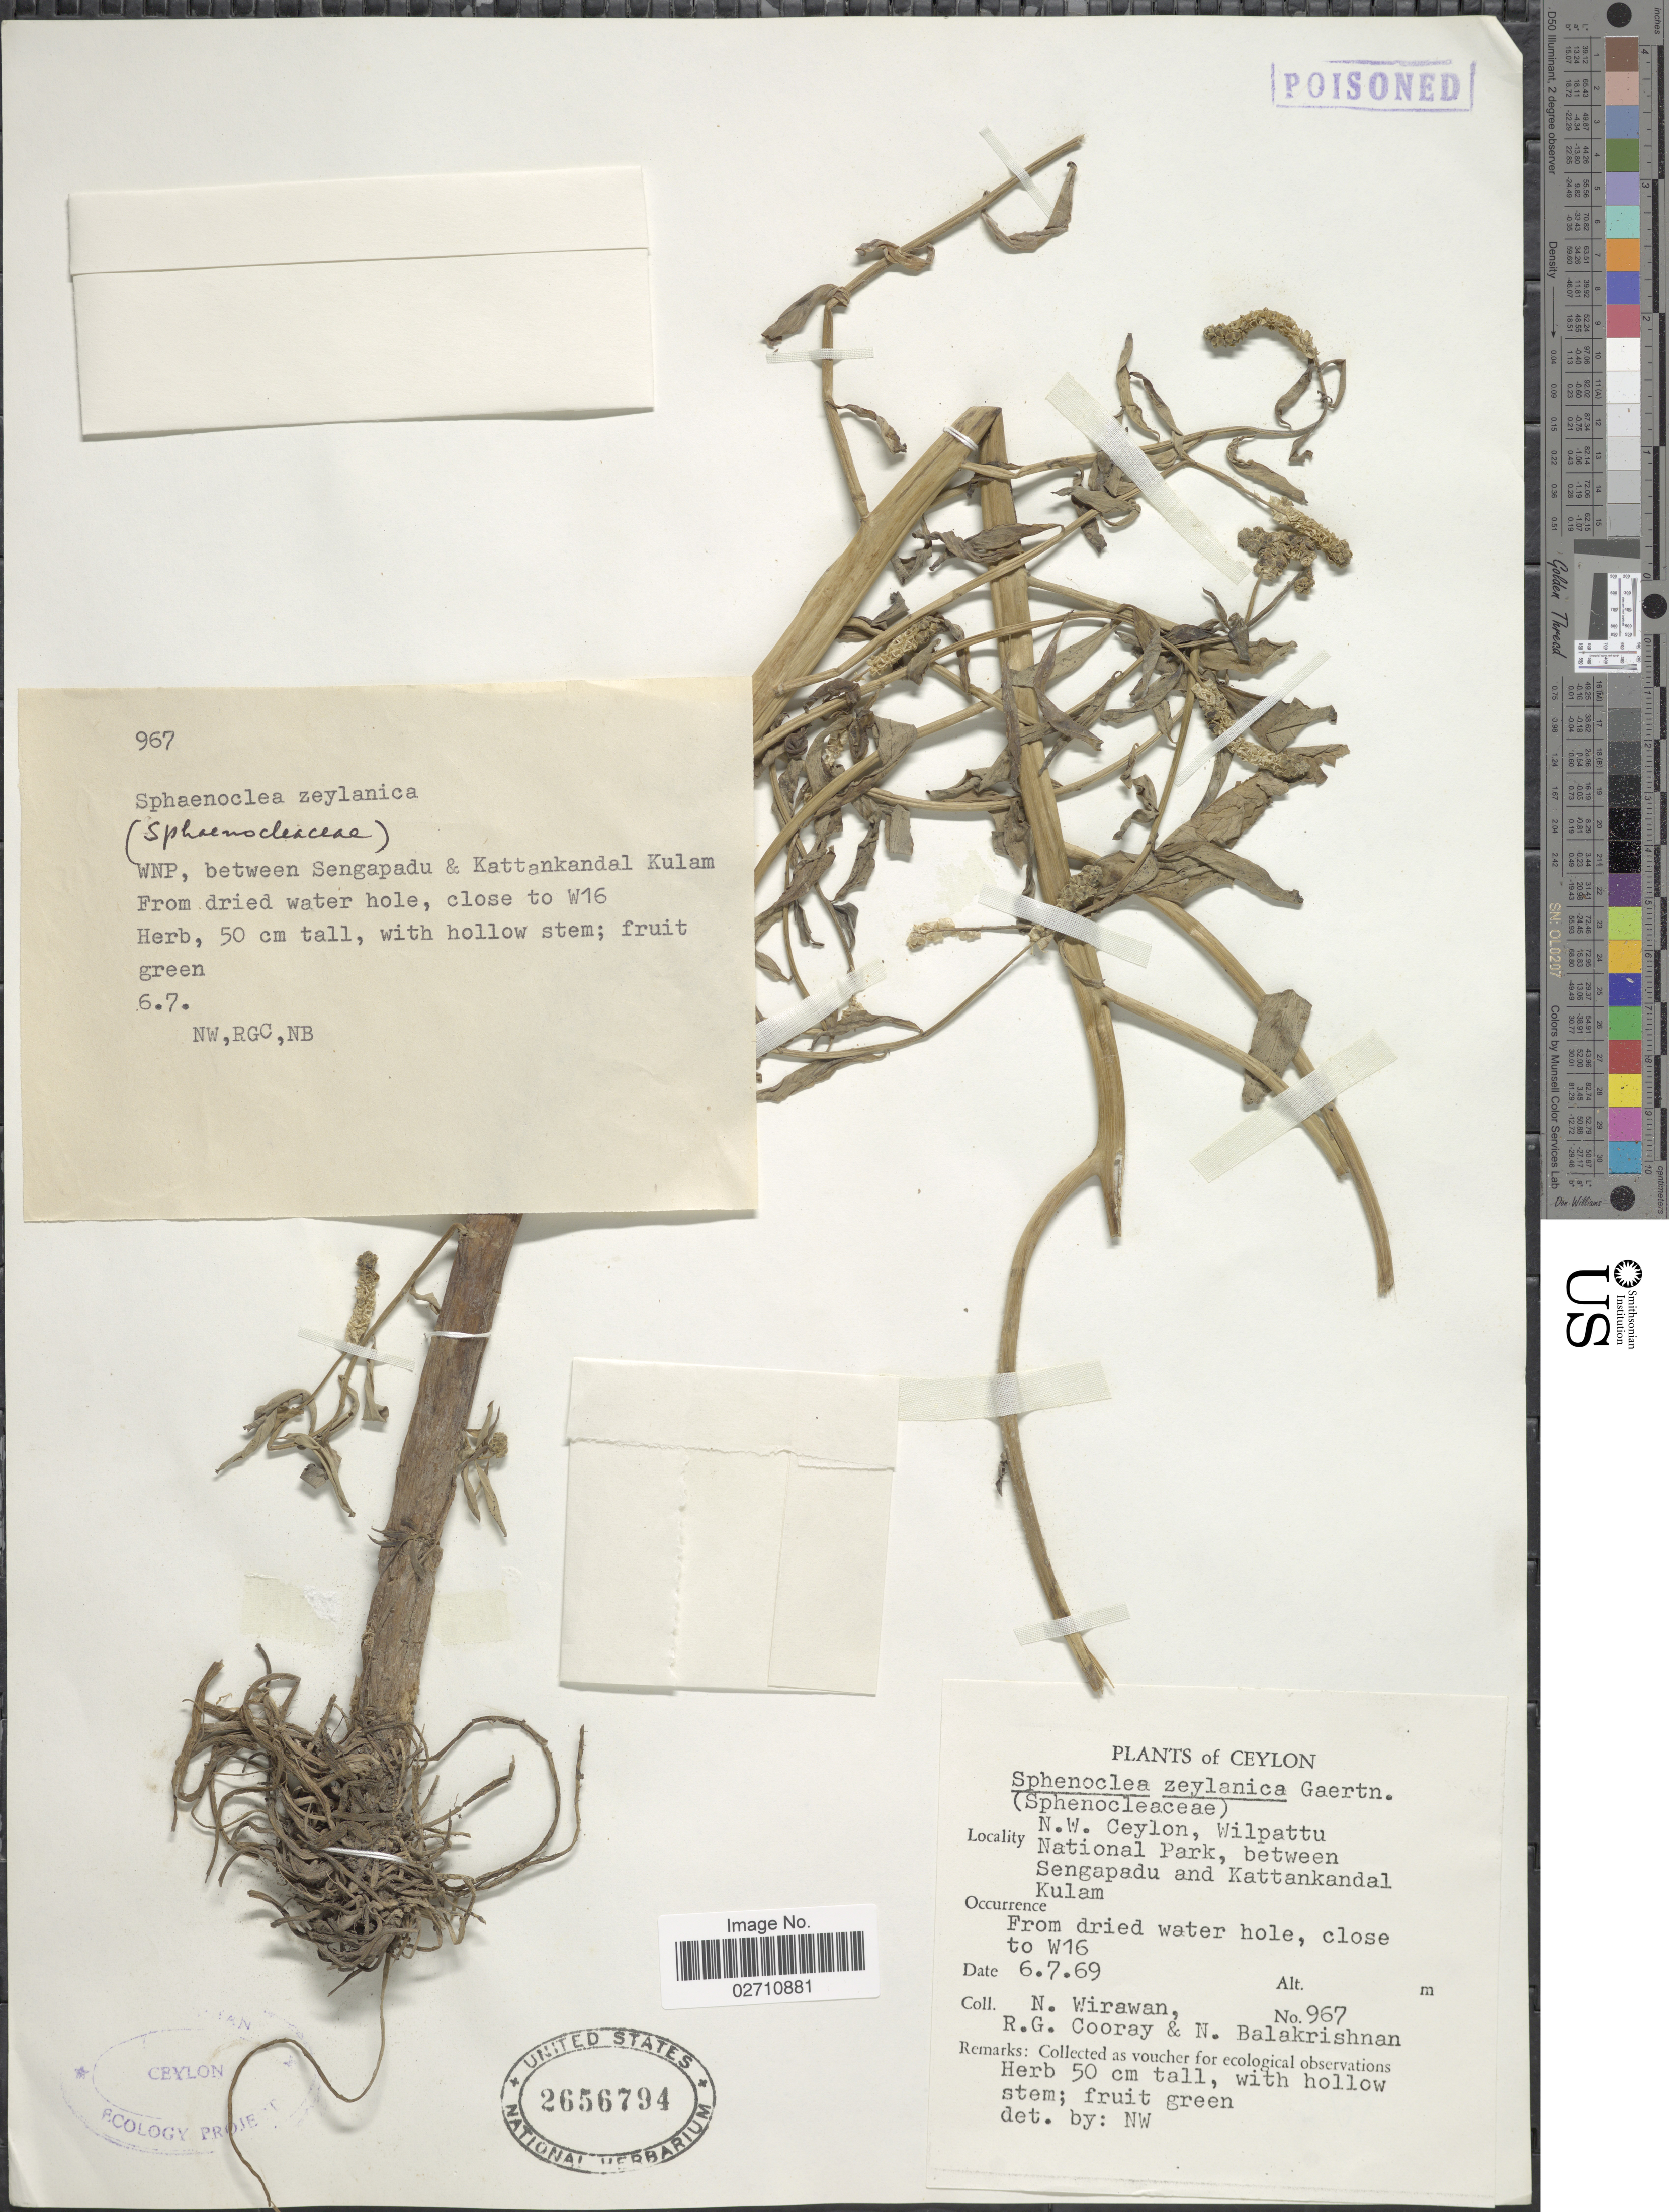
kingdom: Plantae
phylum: Tracheophyta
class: Magnoliopsida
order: Solanales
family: Sphenocleaceae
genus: Sphenoclea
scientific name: Sphenoclea zeylanica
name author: Gaertn.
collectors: N. Wirawan, R. Cooray & N. Balakrishnan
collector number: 967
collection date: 1969-07-06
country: Sri Lanka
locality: N. W. Ceylon, Wilpattu National Park, between Sengapadu and Kattankandal Kulam, close to W16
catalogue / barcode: US 2656794